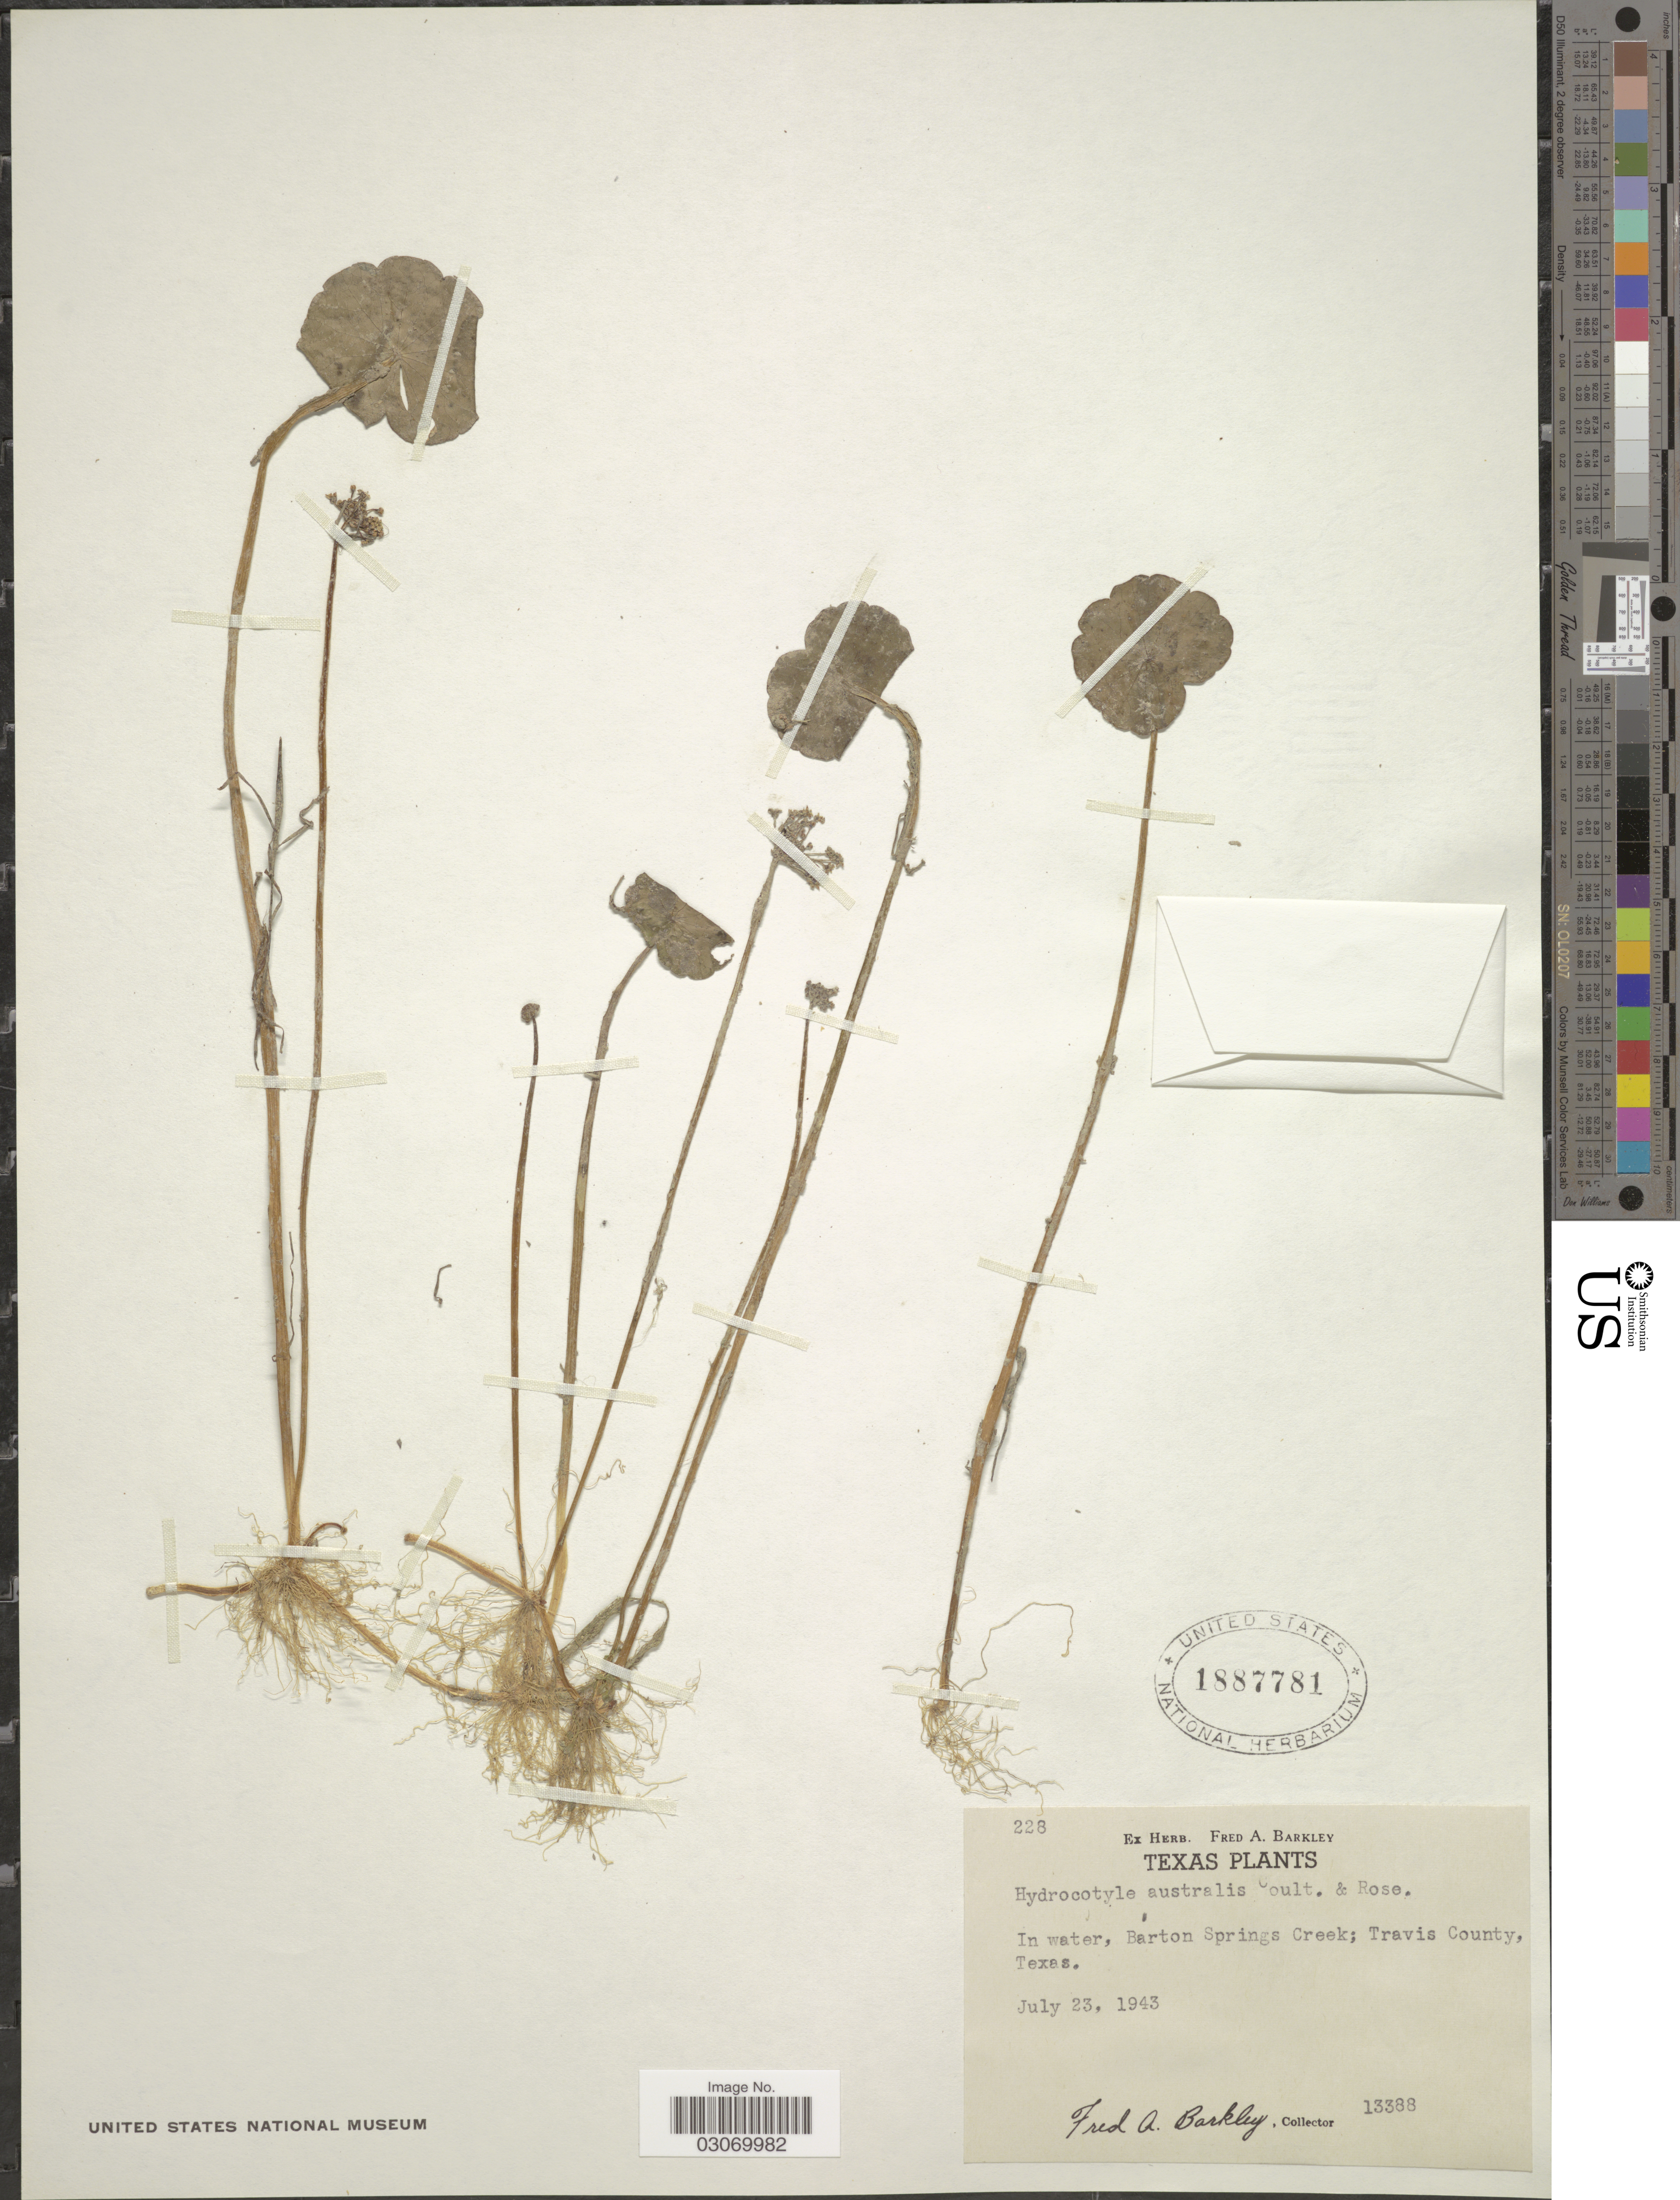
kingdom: Plantae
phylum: Tracheophyta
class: Magnoliopsida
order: Apiales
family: Araliaceae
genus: Hydrocotyle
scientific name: Hydrocotyle australis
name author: J.M. Coult. & Rose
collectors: F. A. Barkley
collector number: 13388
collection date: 1943-07-23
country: United States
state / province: Texas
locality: In water, Barton Springs Creek; Travis County.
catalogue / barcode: US 1887781